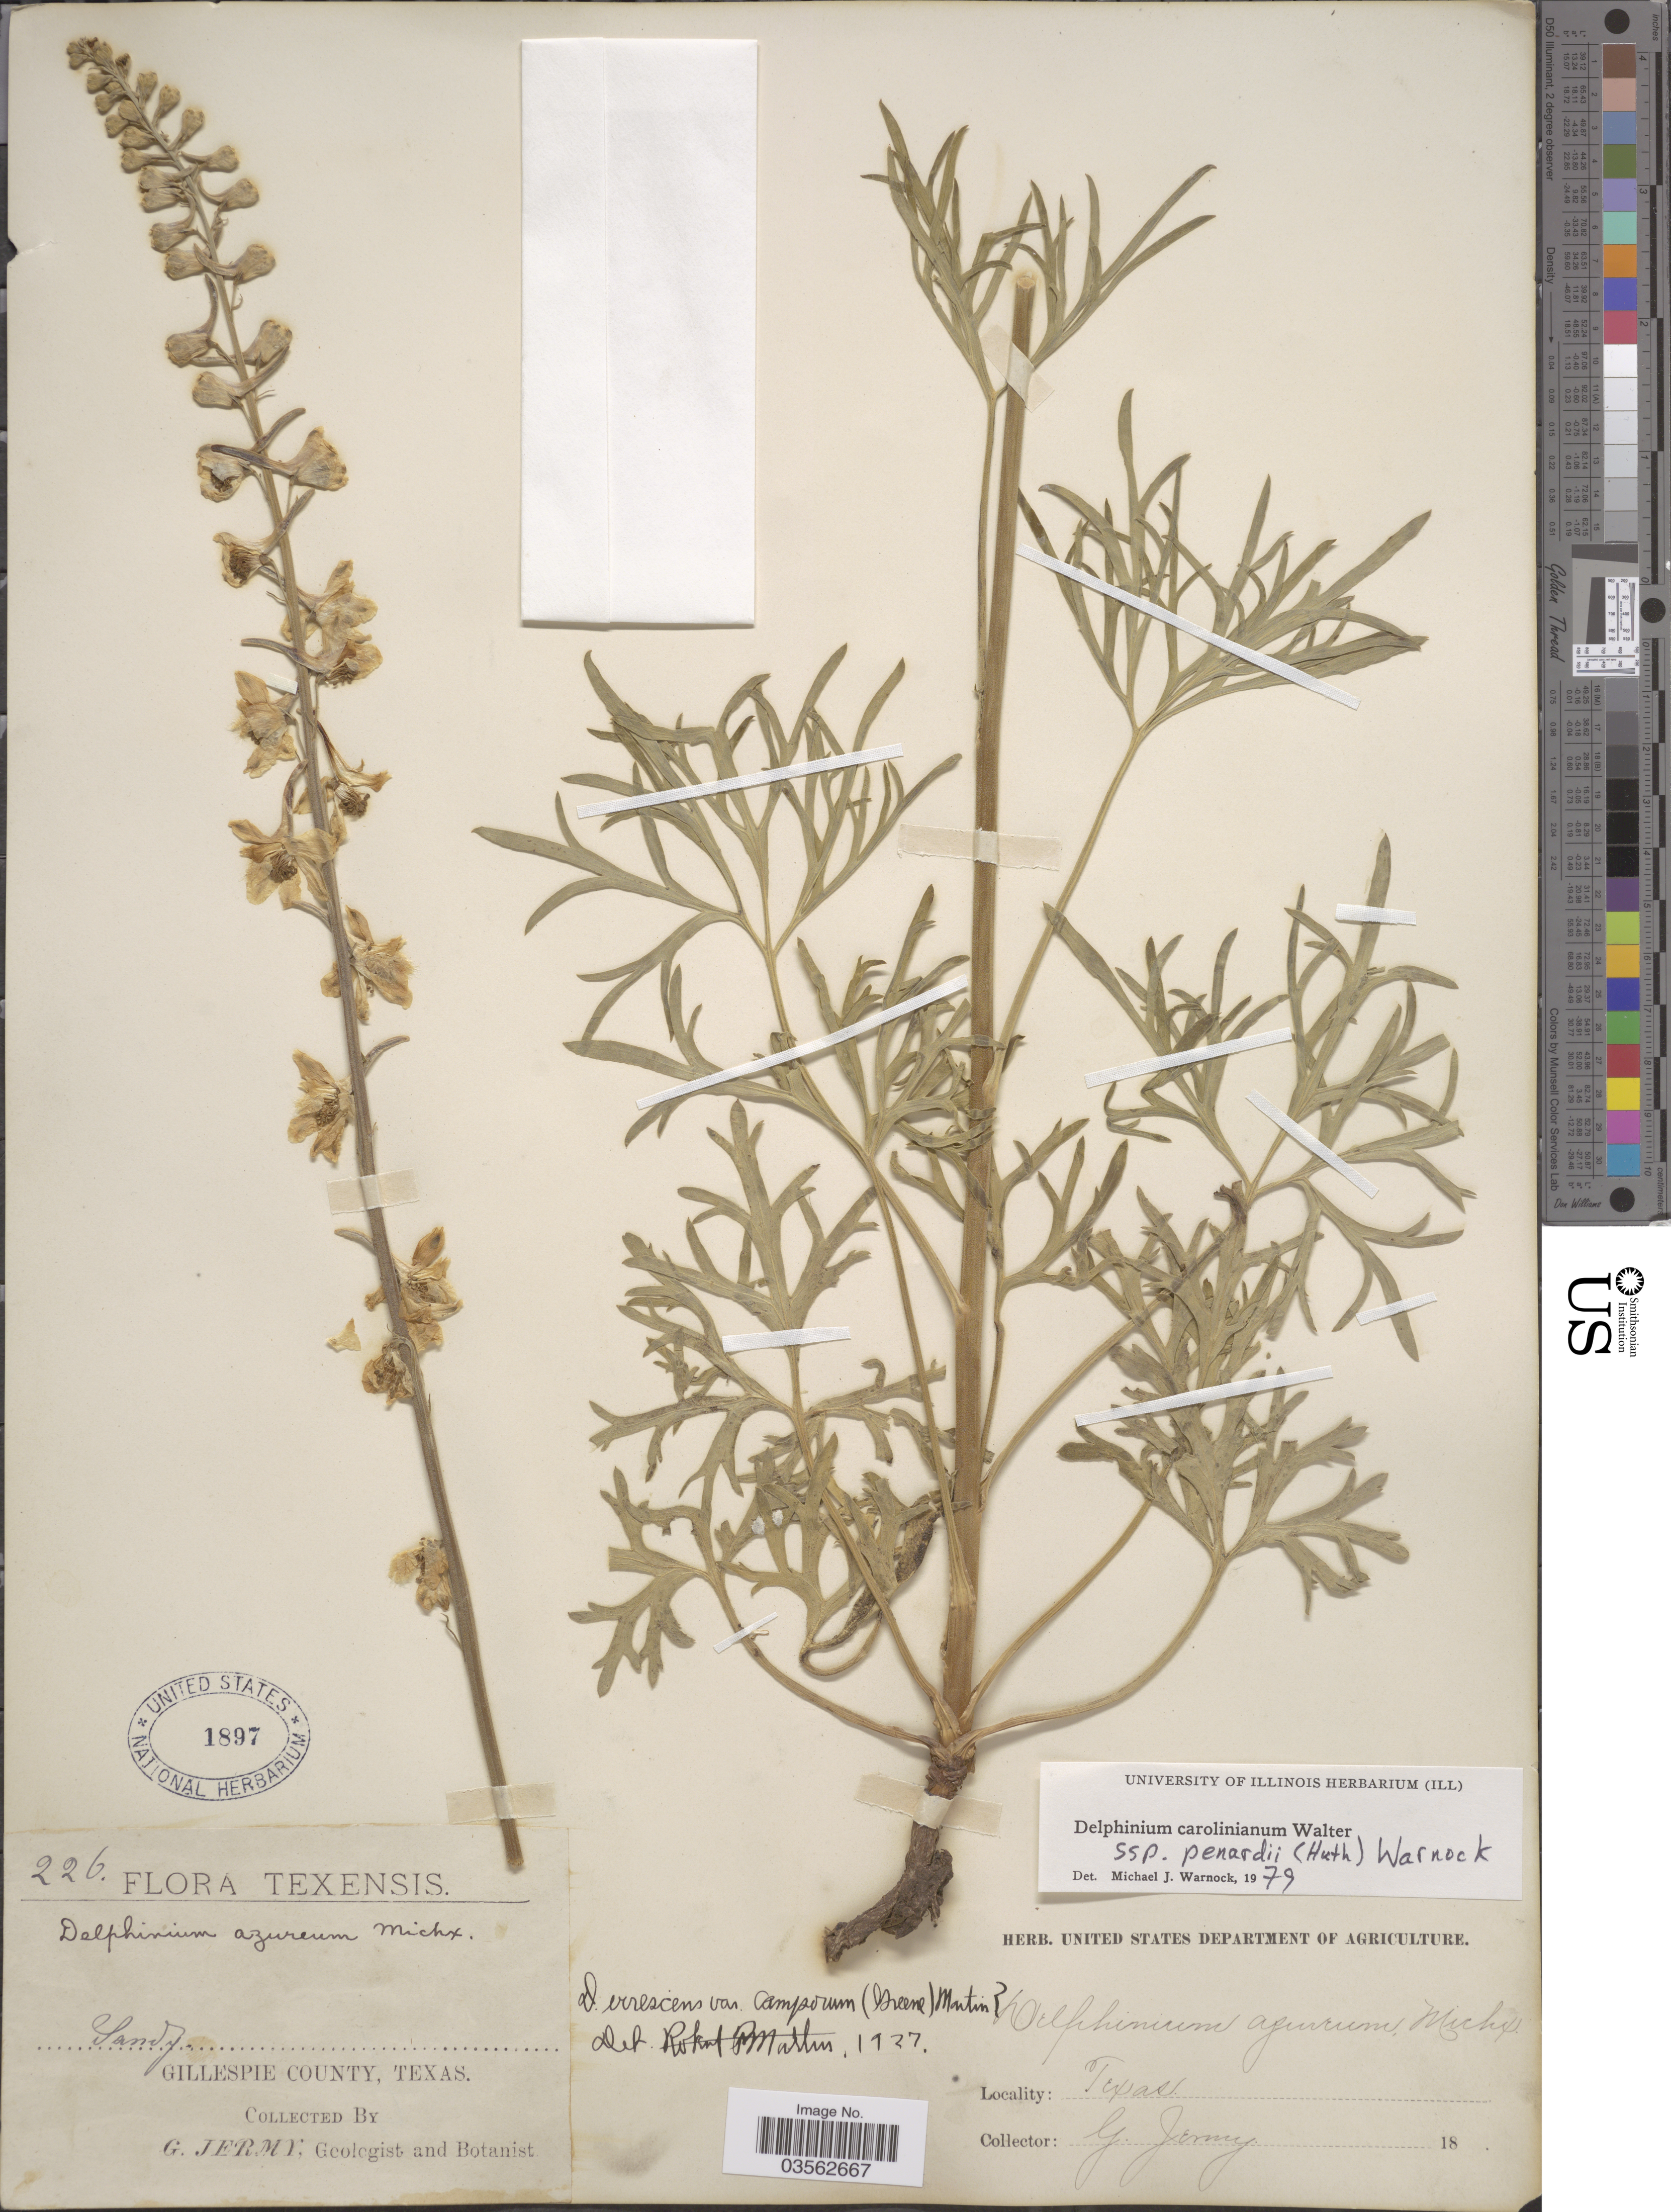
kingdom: Plantae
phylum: Tracheophyta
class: Magnoliopsida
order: Ranunculales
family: Ranunculaceae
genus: Delphinium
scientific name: Delphinium carolinianum subsp. penardii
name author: (Huth) M.J. Warnock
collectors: G. Jermy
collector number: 226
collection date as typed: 18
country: United States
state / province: Texas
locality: Gillespie County.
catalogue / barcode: US 1897